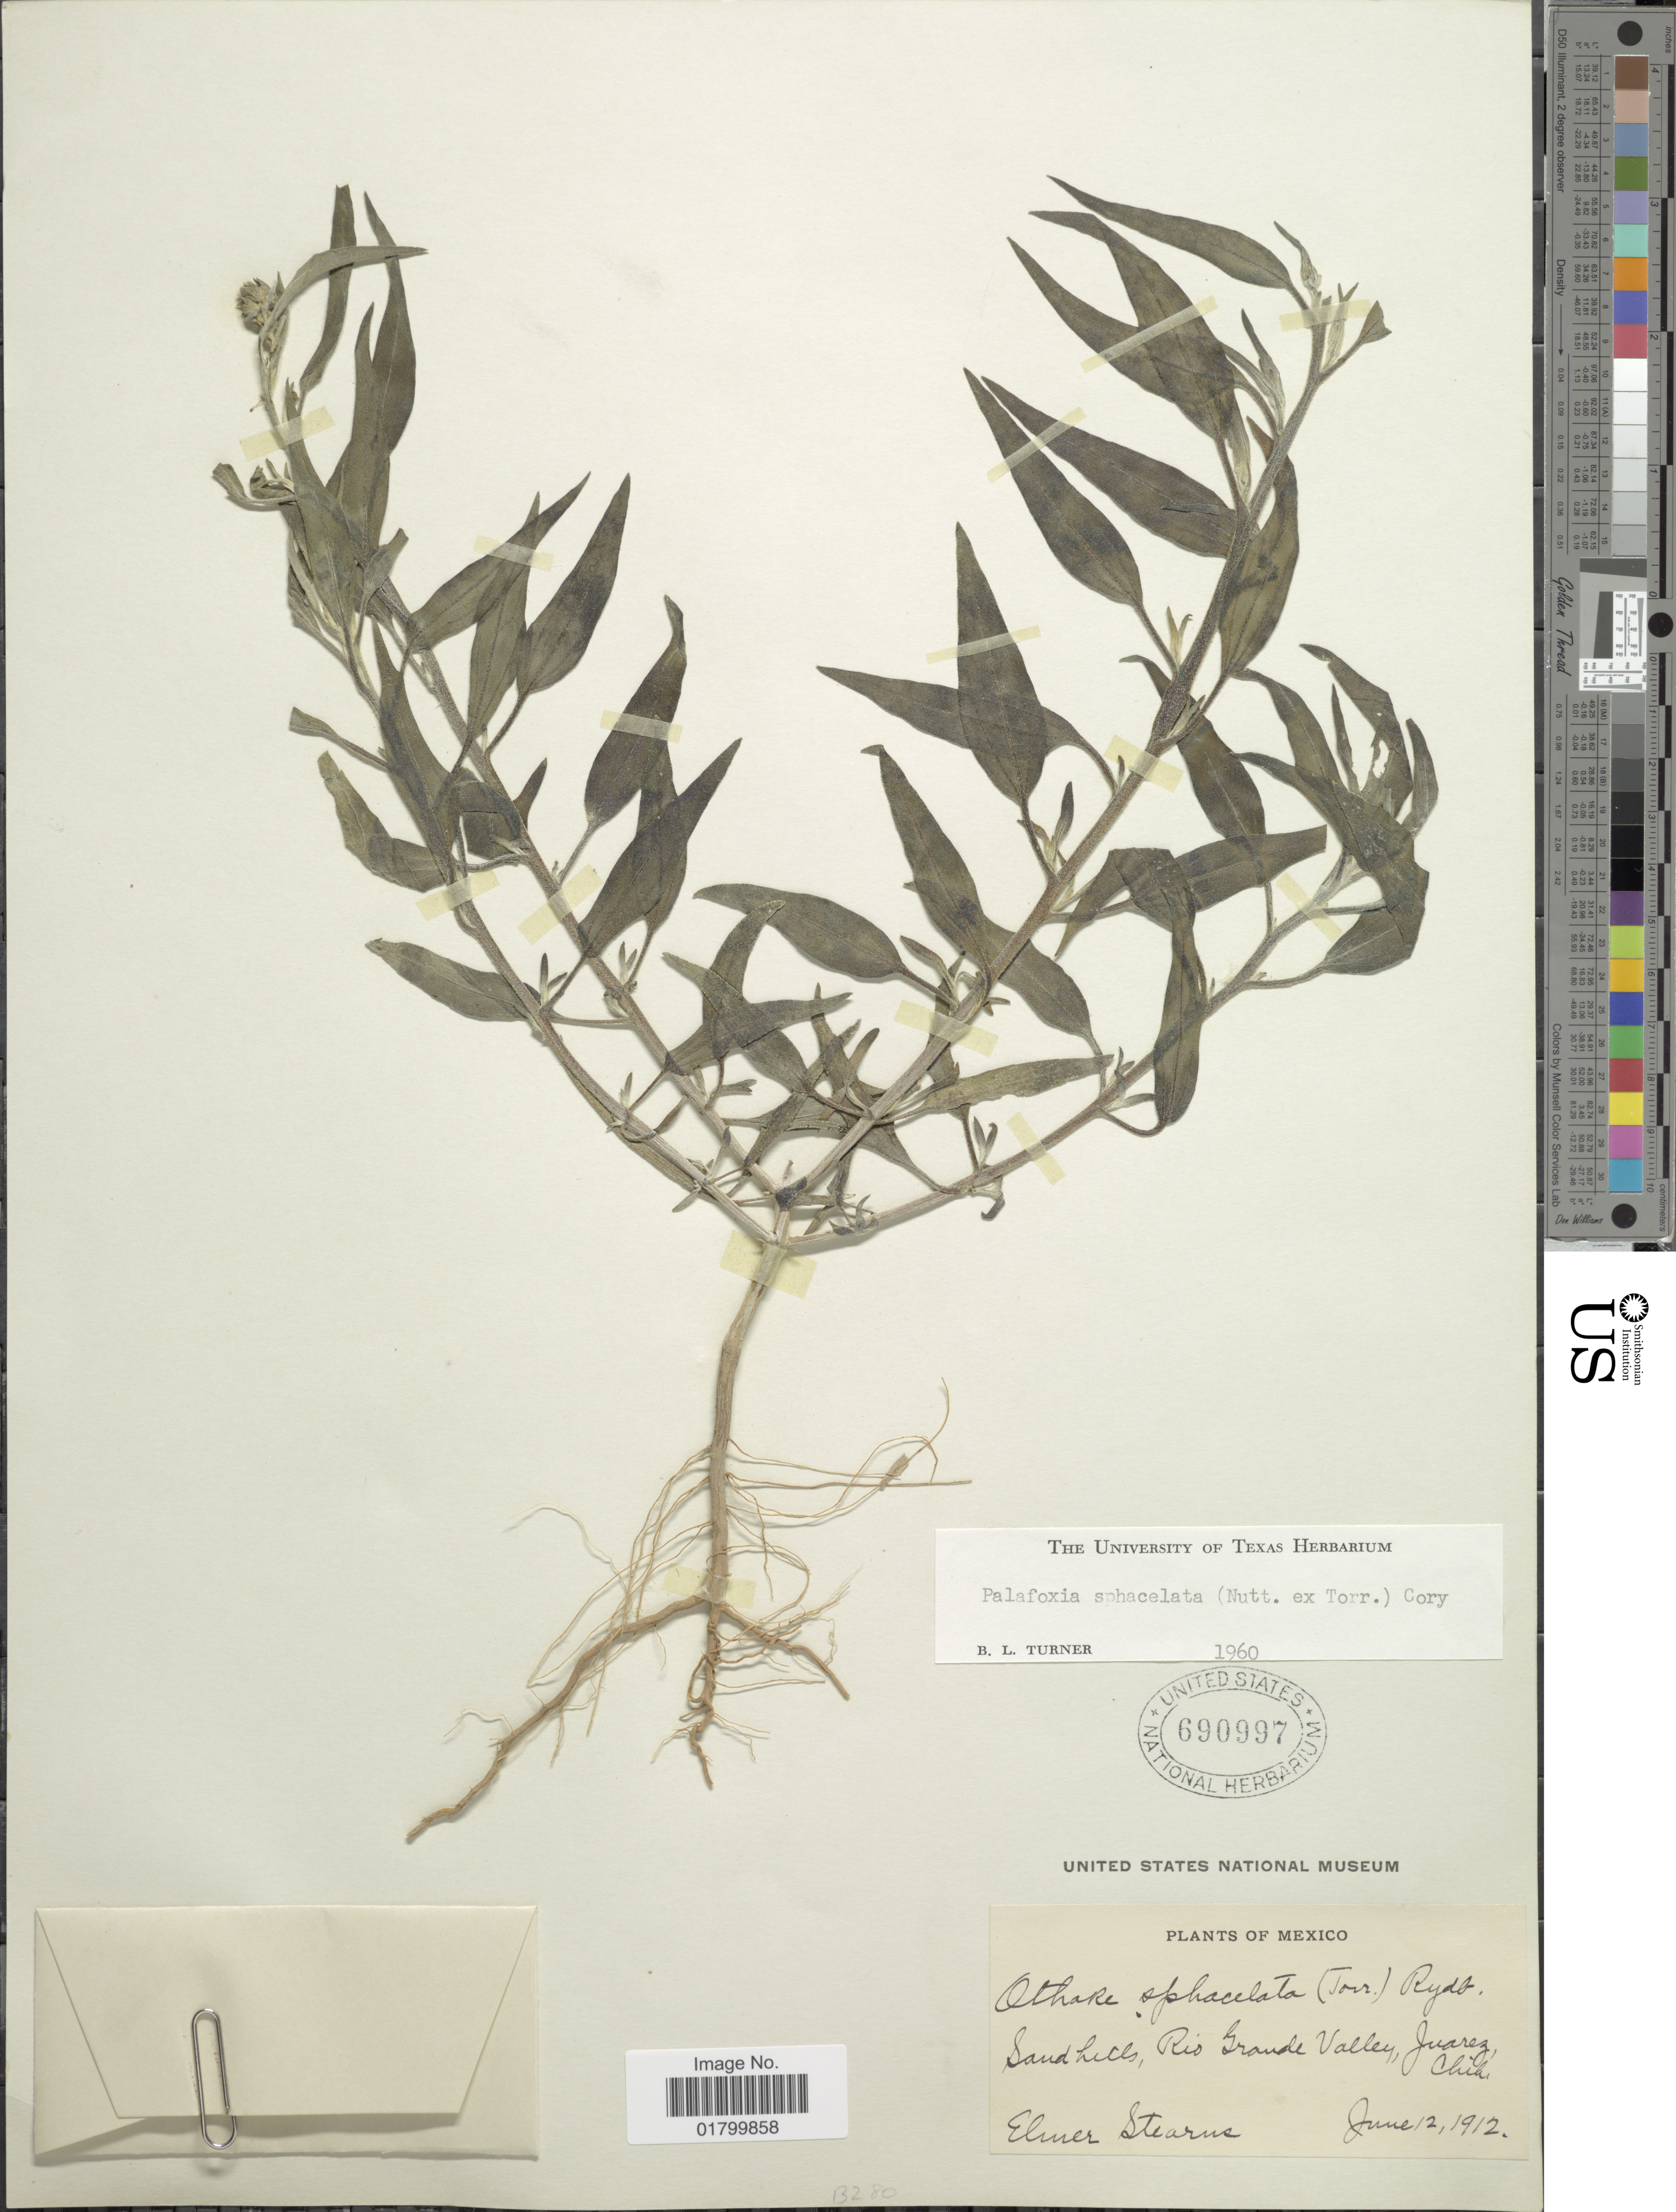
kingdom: Plantae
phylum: Tracheophyta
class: Magnoliopsida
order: Asterales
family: Asteraceae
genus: Palafoxia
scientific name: Palafoxia sphacelata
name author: (Nutt. ex Torr.) Cory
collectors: E. Stearns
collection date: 1912-06-12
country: Mexico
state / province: Chihuahua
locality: Sand hills, Rio Grande Valley, Juarez, Chih.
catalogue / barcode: US 690997